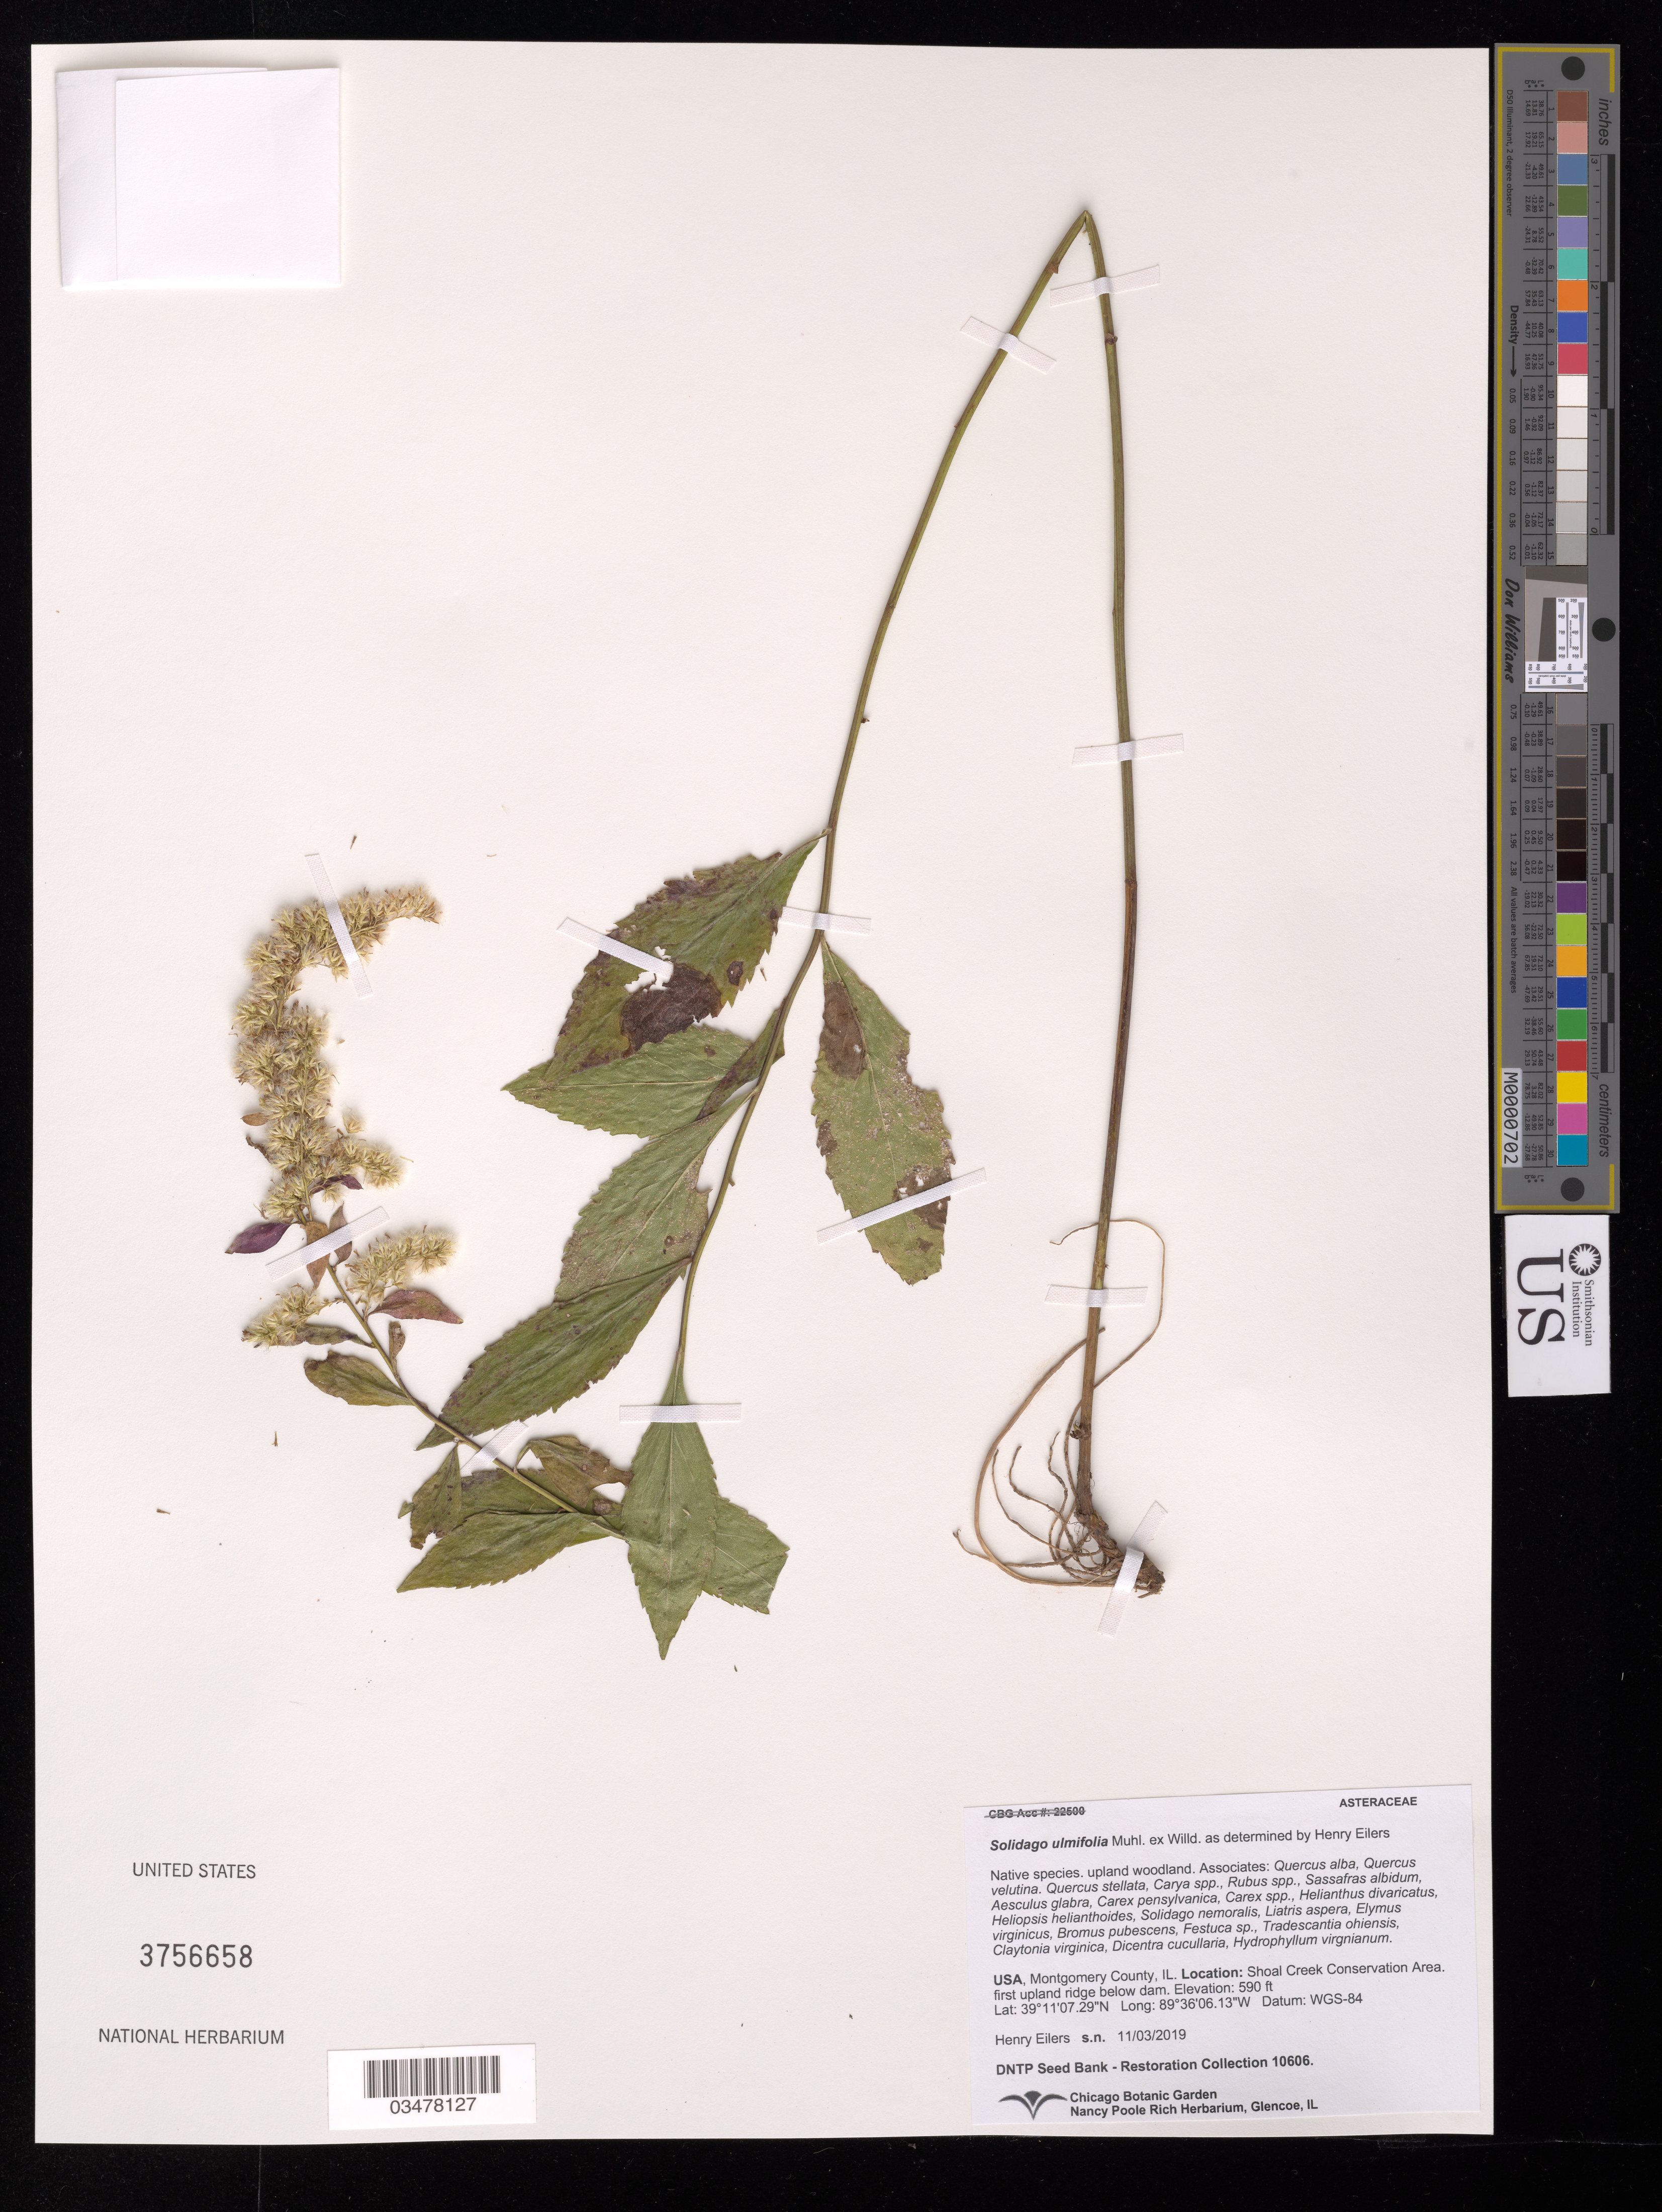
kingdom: Plantae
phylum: Tracheophyta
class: Magnoliopsida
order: Asterales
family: Asteraceae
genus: Solidago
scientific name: Solidago ulmifolia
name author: Muhl. ex Willd.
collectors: H. Eilers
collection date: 2019-11-03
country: United States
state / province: Illinois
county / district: Montgomery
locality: Shoal Creek Conservation Area, upland ridge below dam.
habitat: Upland woodland. With Quercus alba, Carya sp., Rubus sp., Carex sp, Festuca sp, ect.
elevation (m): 180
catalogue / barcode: US 3756658